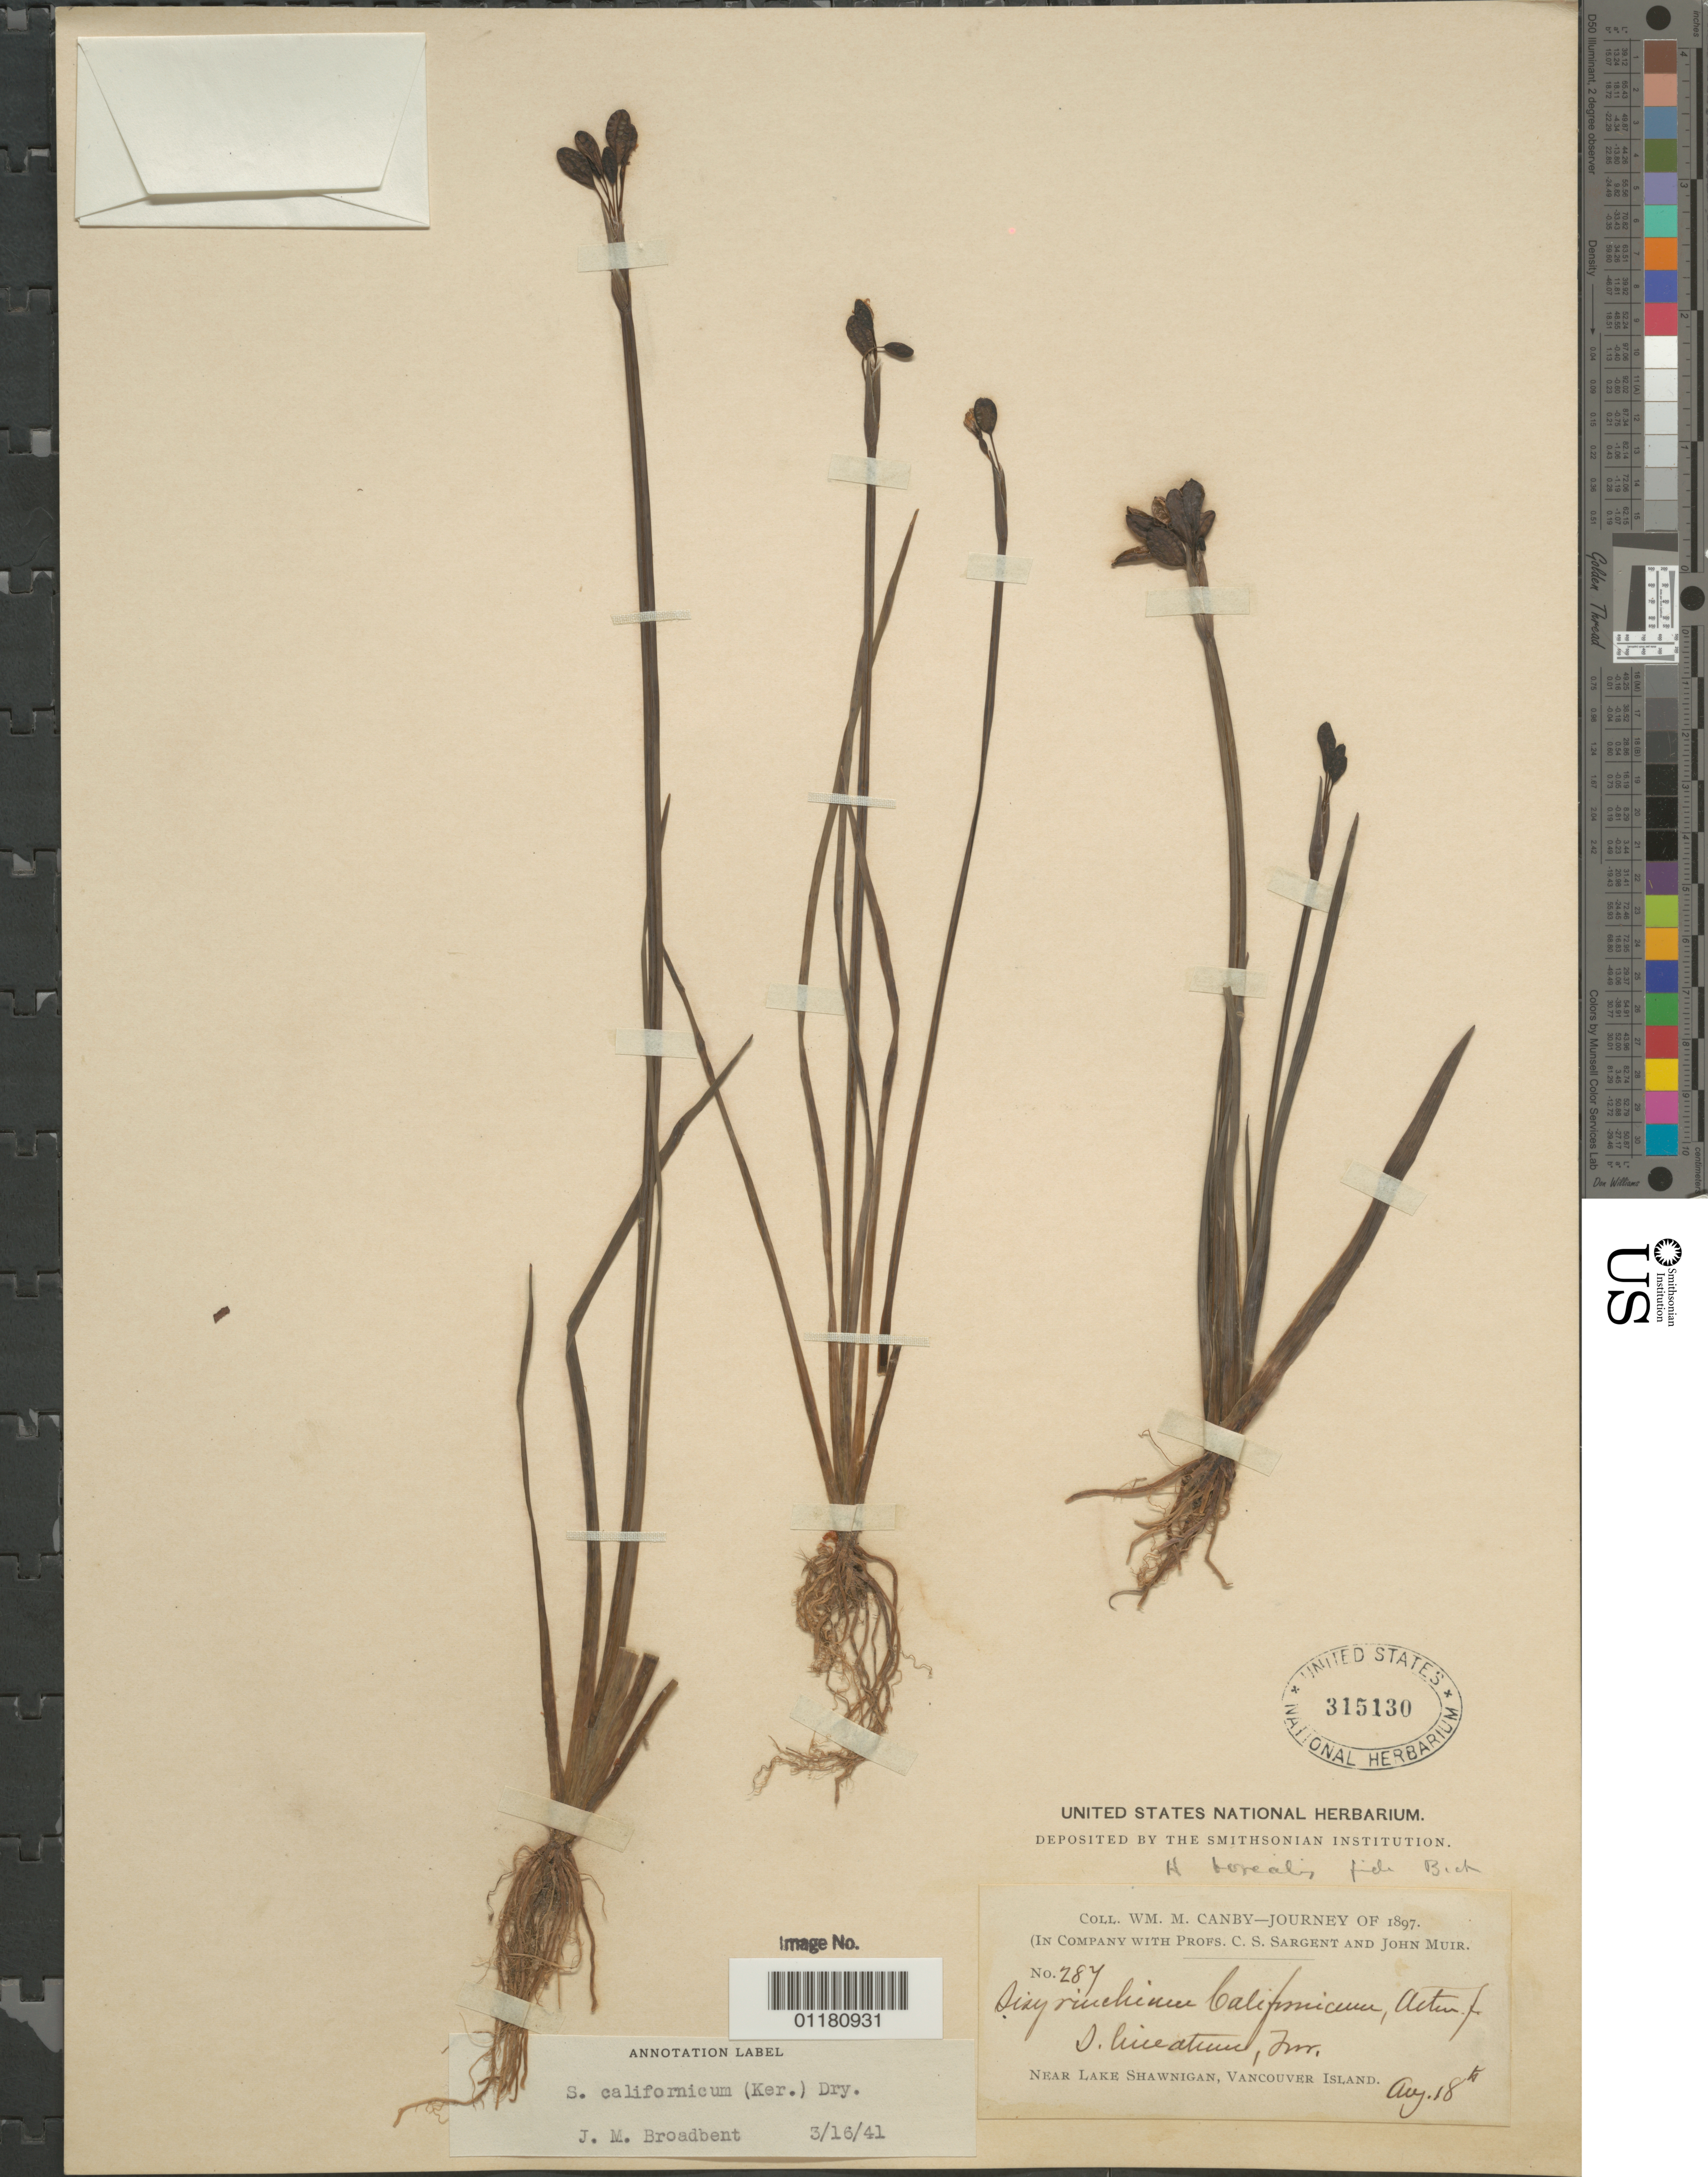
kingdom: Plantae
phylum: Tracheophyta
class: Liliopsida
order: Asparagales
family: Iridaceae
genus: Sisyrinchium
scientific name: Sisyrinchium californicum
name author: (Ker Gawl.) Dryand.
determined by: Broadbent, J. M.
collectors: W. M. Canby, C. S. Sargent & J. Muir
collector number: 287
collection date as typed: Aug 18 1897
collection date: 1897-08-18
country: Canada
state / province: British Columbia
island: Vancouver Island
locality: Lake Shawnigan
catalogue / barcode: US 315130